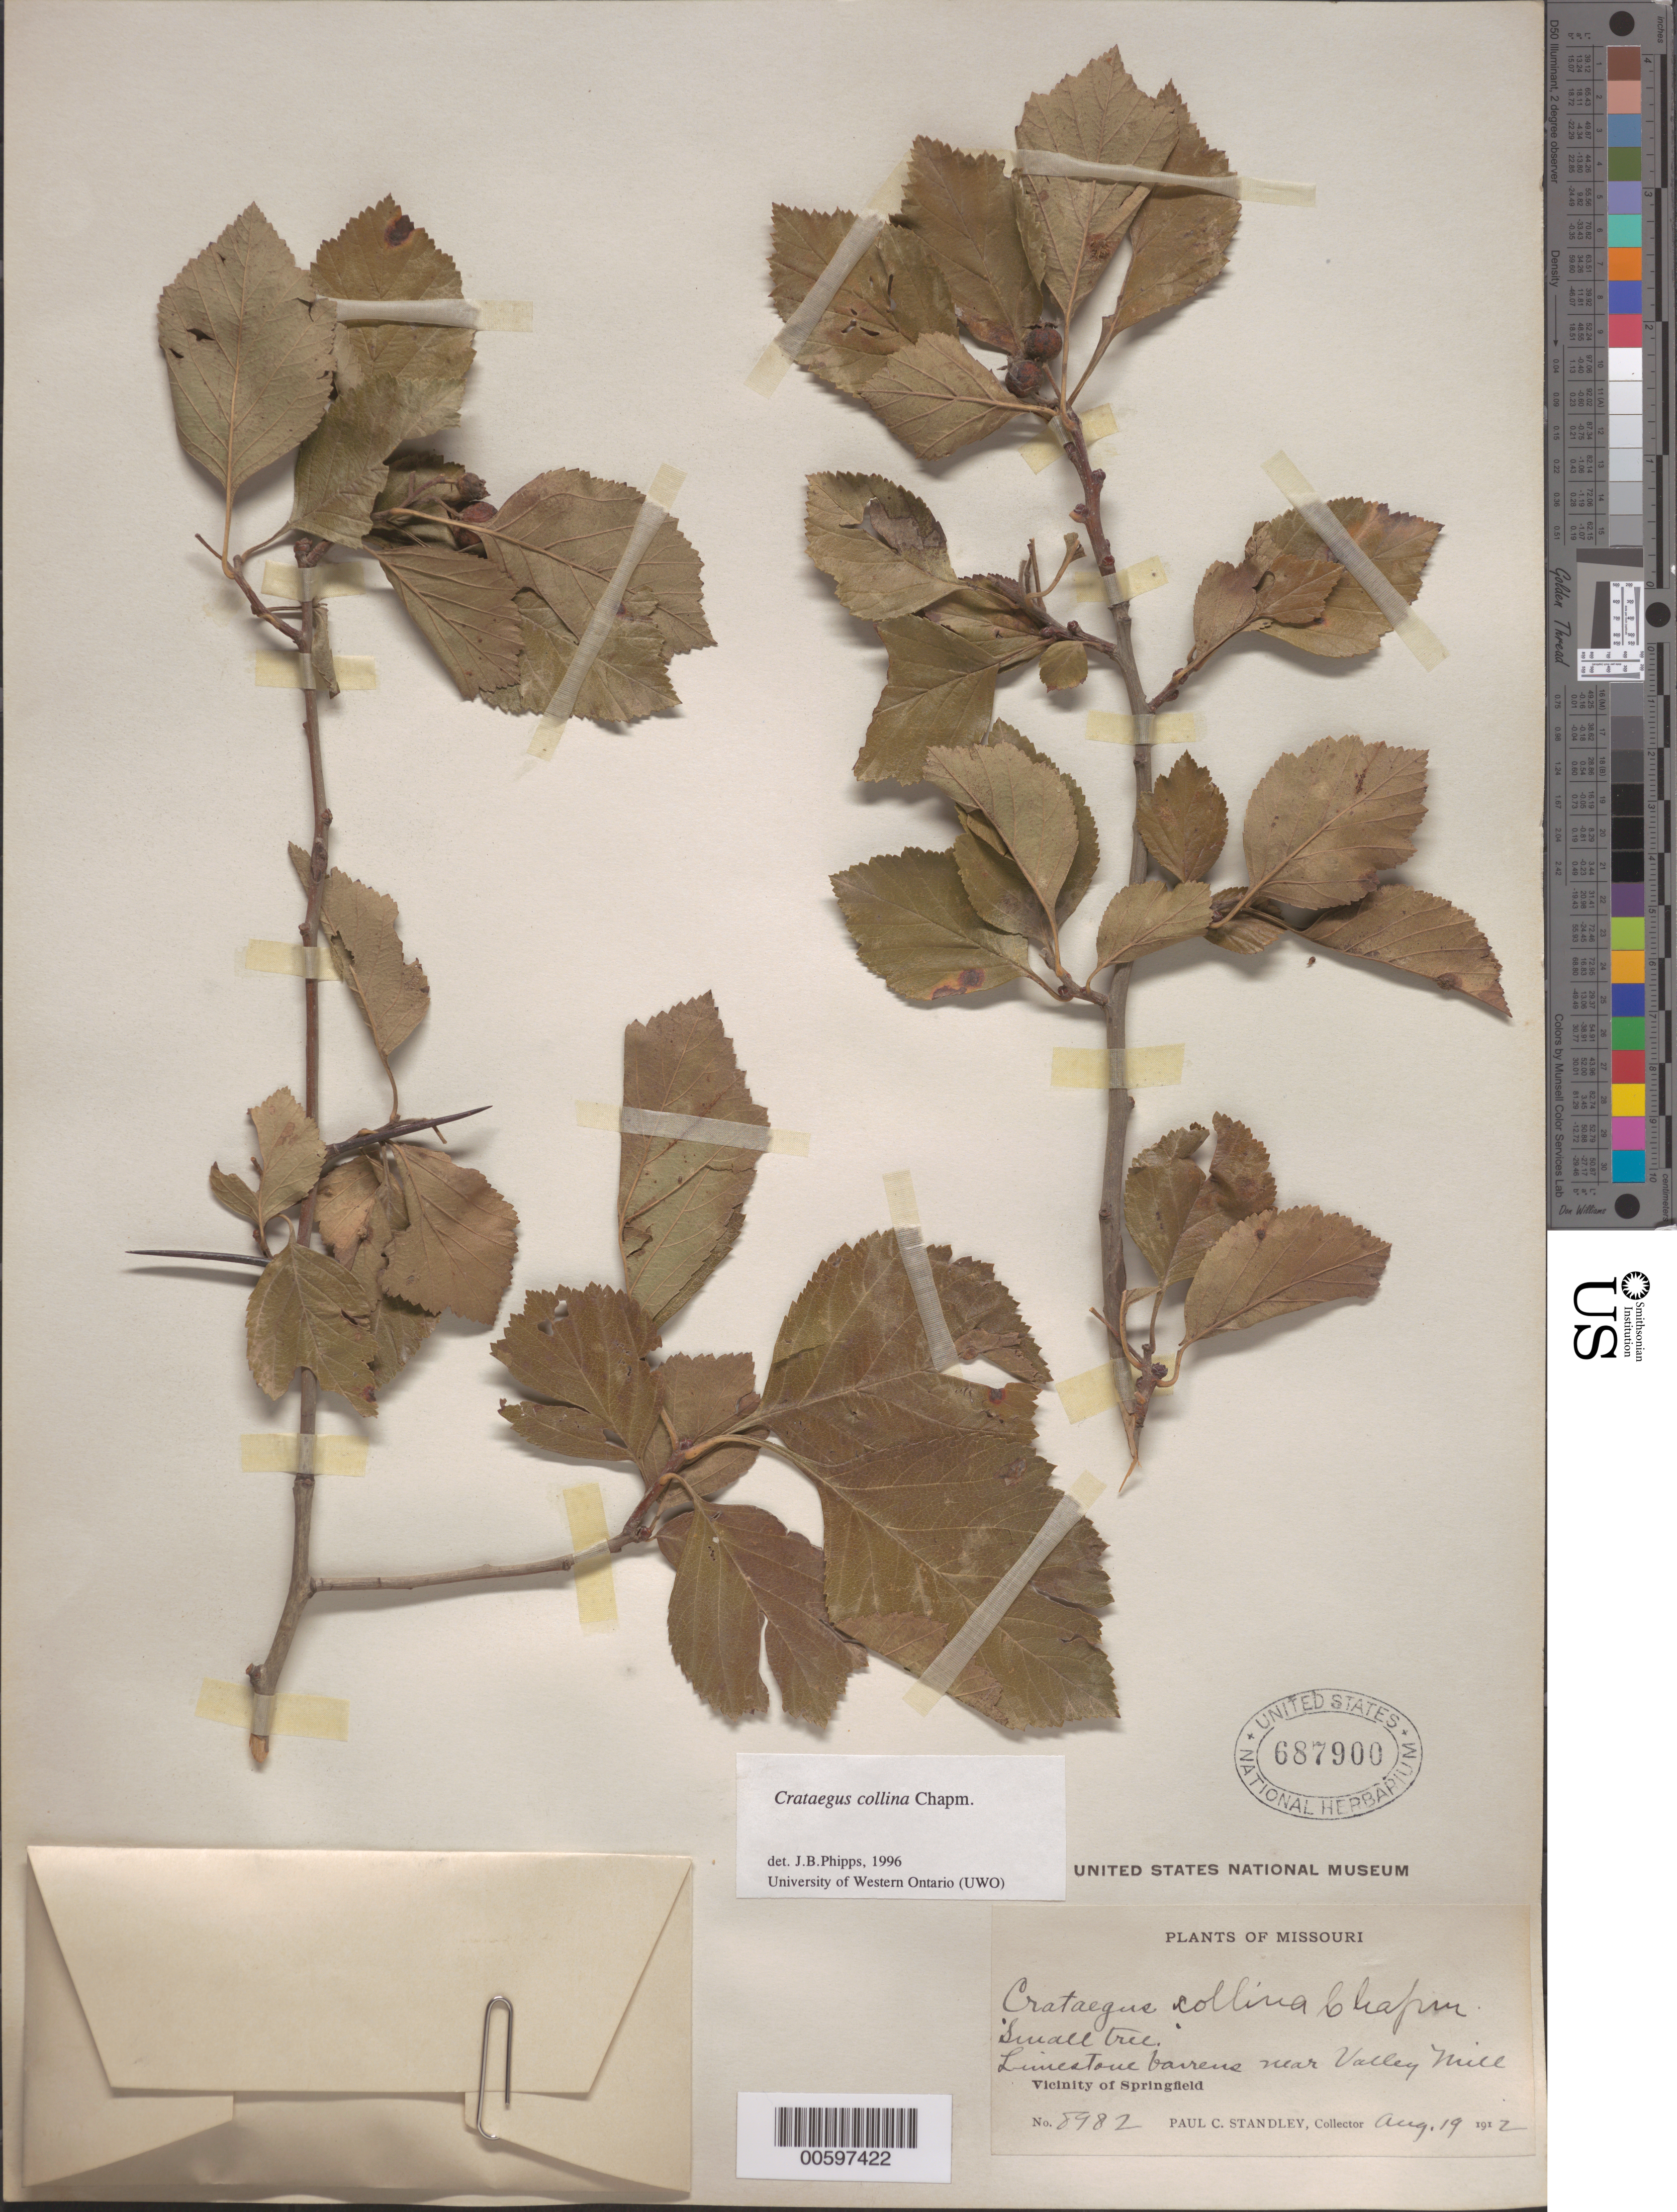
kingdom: Plantae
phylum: Tracheophyta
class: Magnoliopsida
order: Rosales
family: Rosaceae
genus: Crataegus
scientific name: Crataegus collina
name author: Chapm.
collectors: P. C. Standley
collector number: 8982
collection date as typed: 19 Aug 1912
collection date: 1912-08-19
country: United States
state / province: Missouri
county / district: Greene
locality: Near Valley Mill, vicinity of Springfield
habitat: Limestone barrens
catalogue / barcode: US 687900